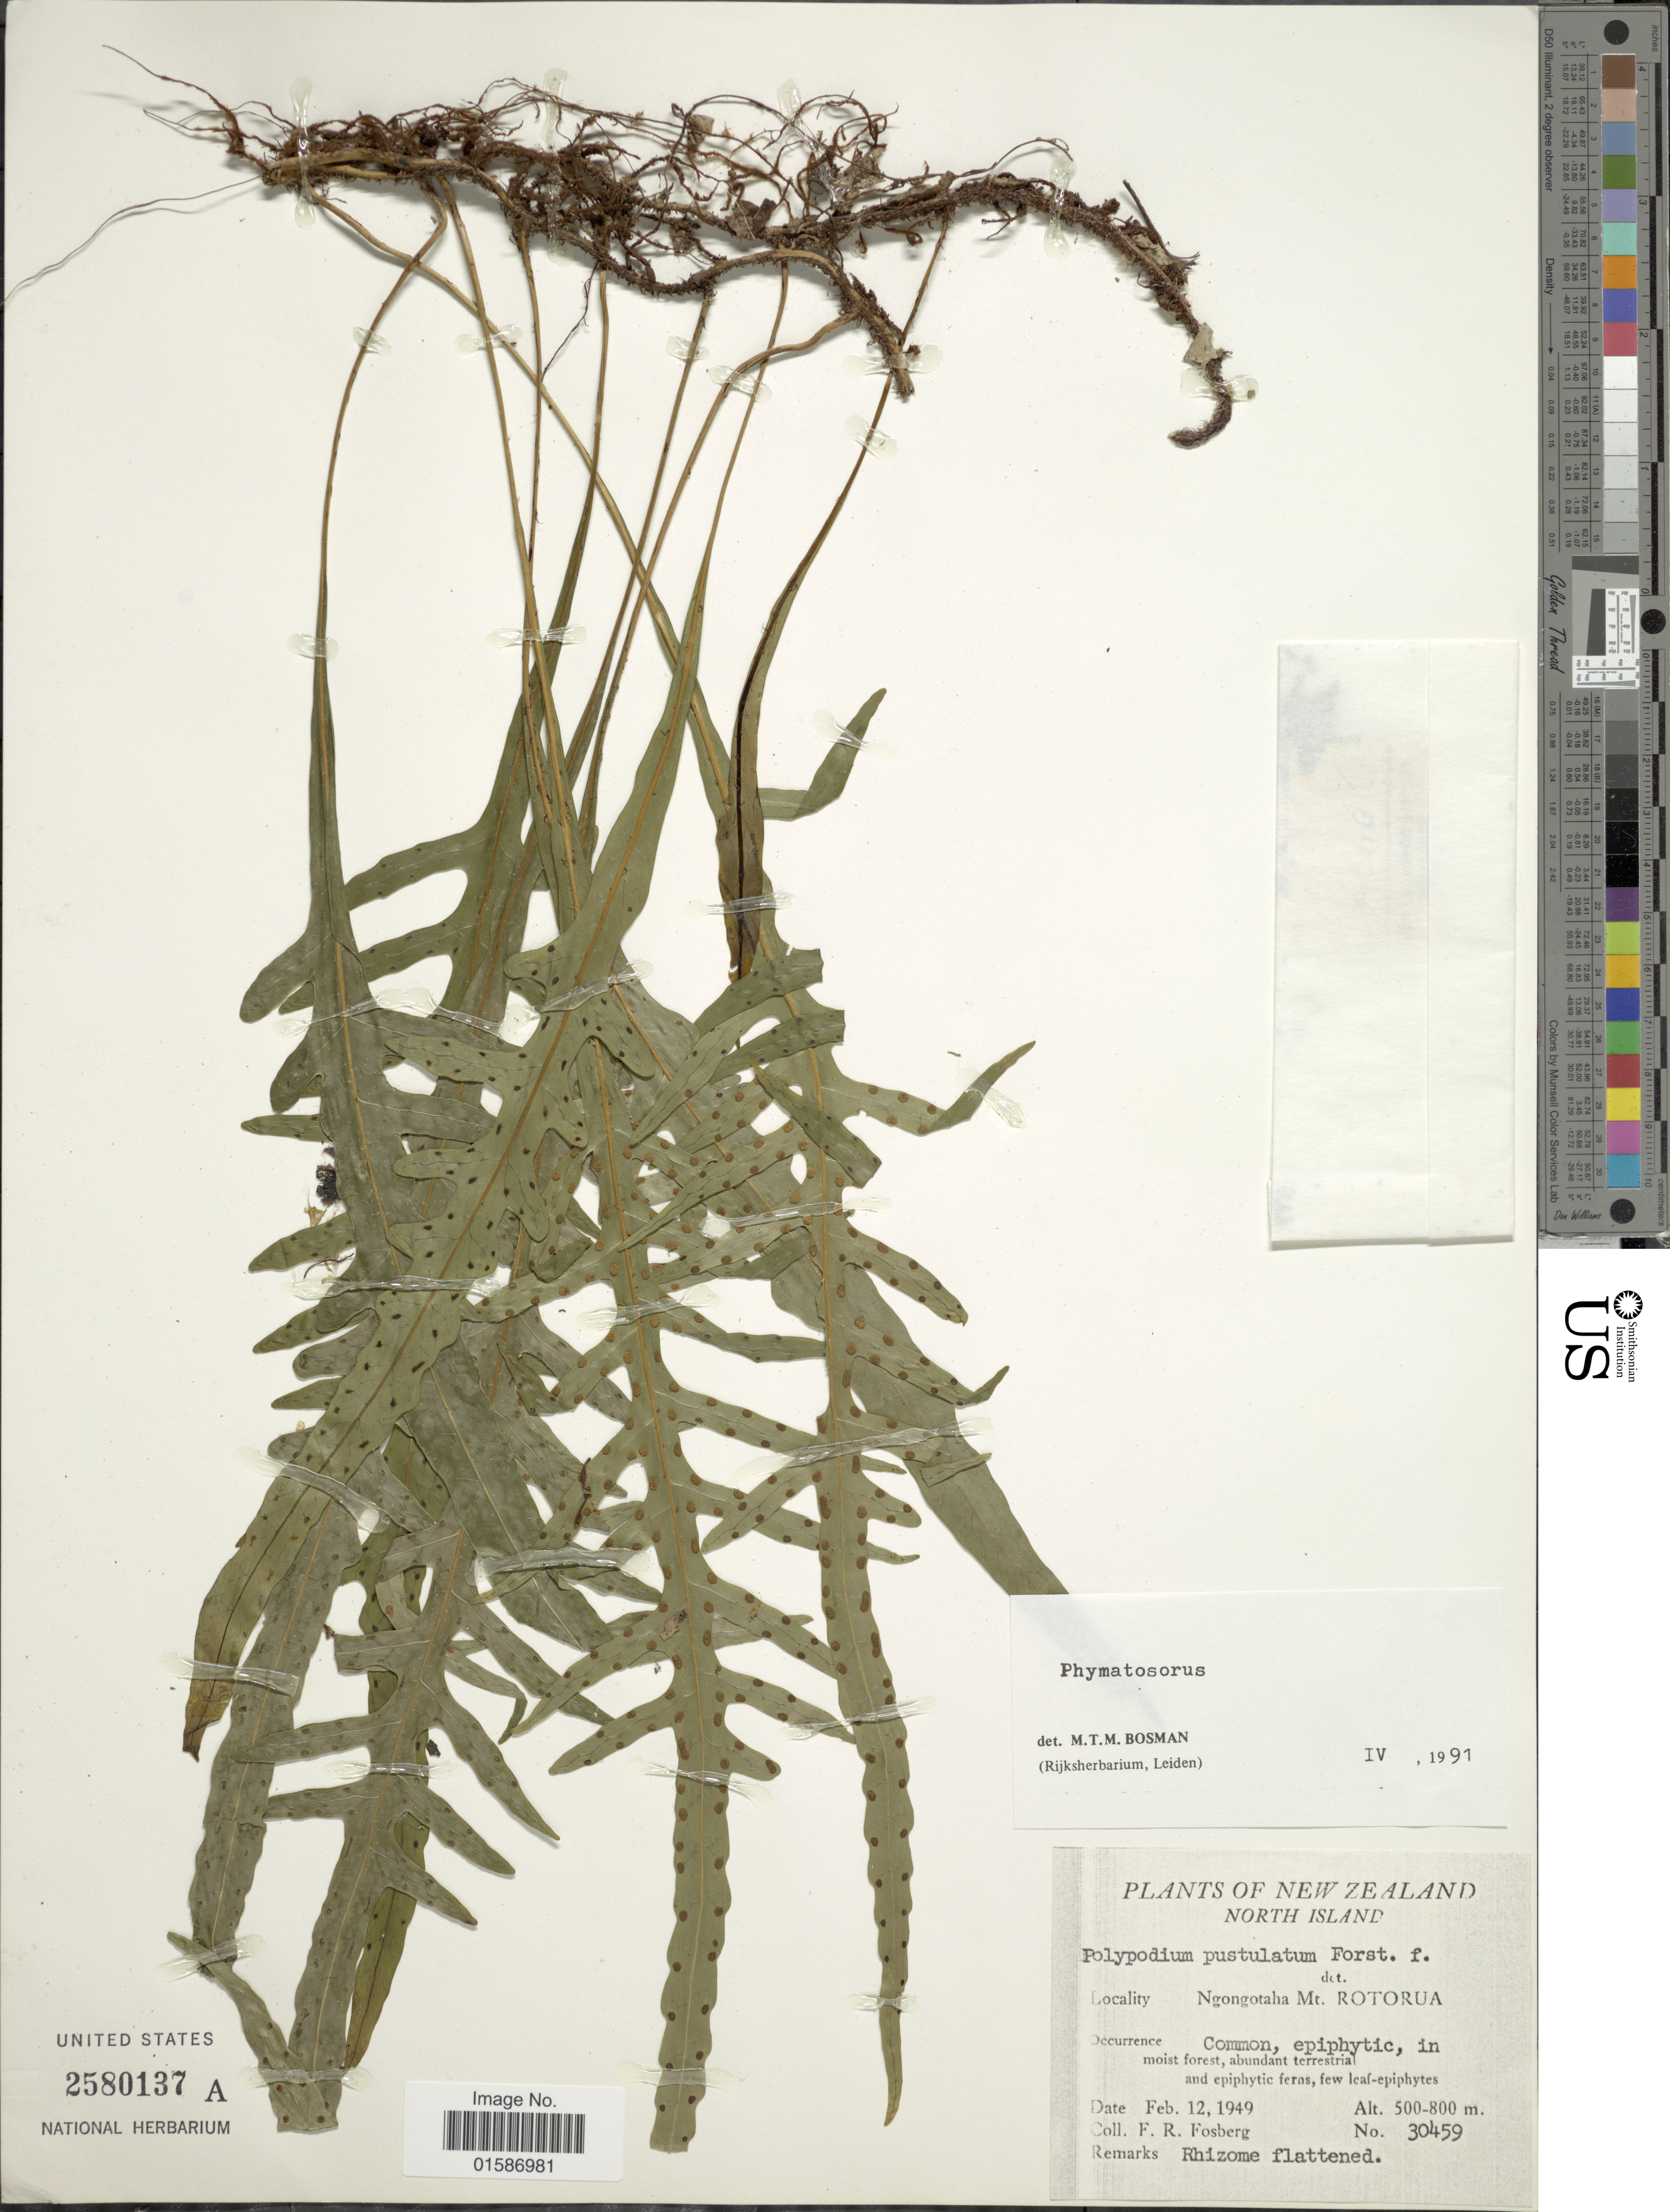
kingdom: Plantae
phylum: Tracheophyta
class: Polypodiopsida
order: Polypodiales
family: Polypodiaceae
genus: Microsorum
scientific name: Microsorum scandens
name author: Tindale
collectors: F. R. Fosberg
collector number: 30459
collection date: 1949-02-12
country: New Zealand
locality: North Island, Ngongotaha Mt Rotorua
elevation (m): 500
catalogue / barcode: US 2580137A